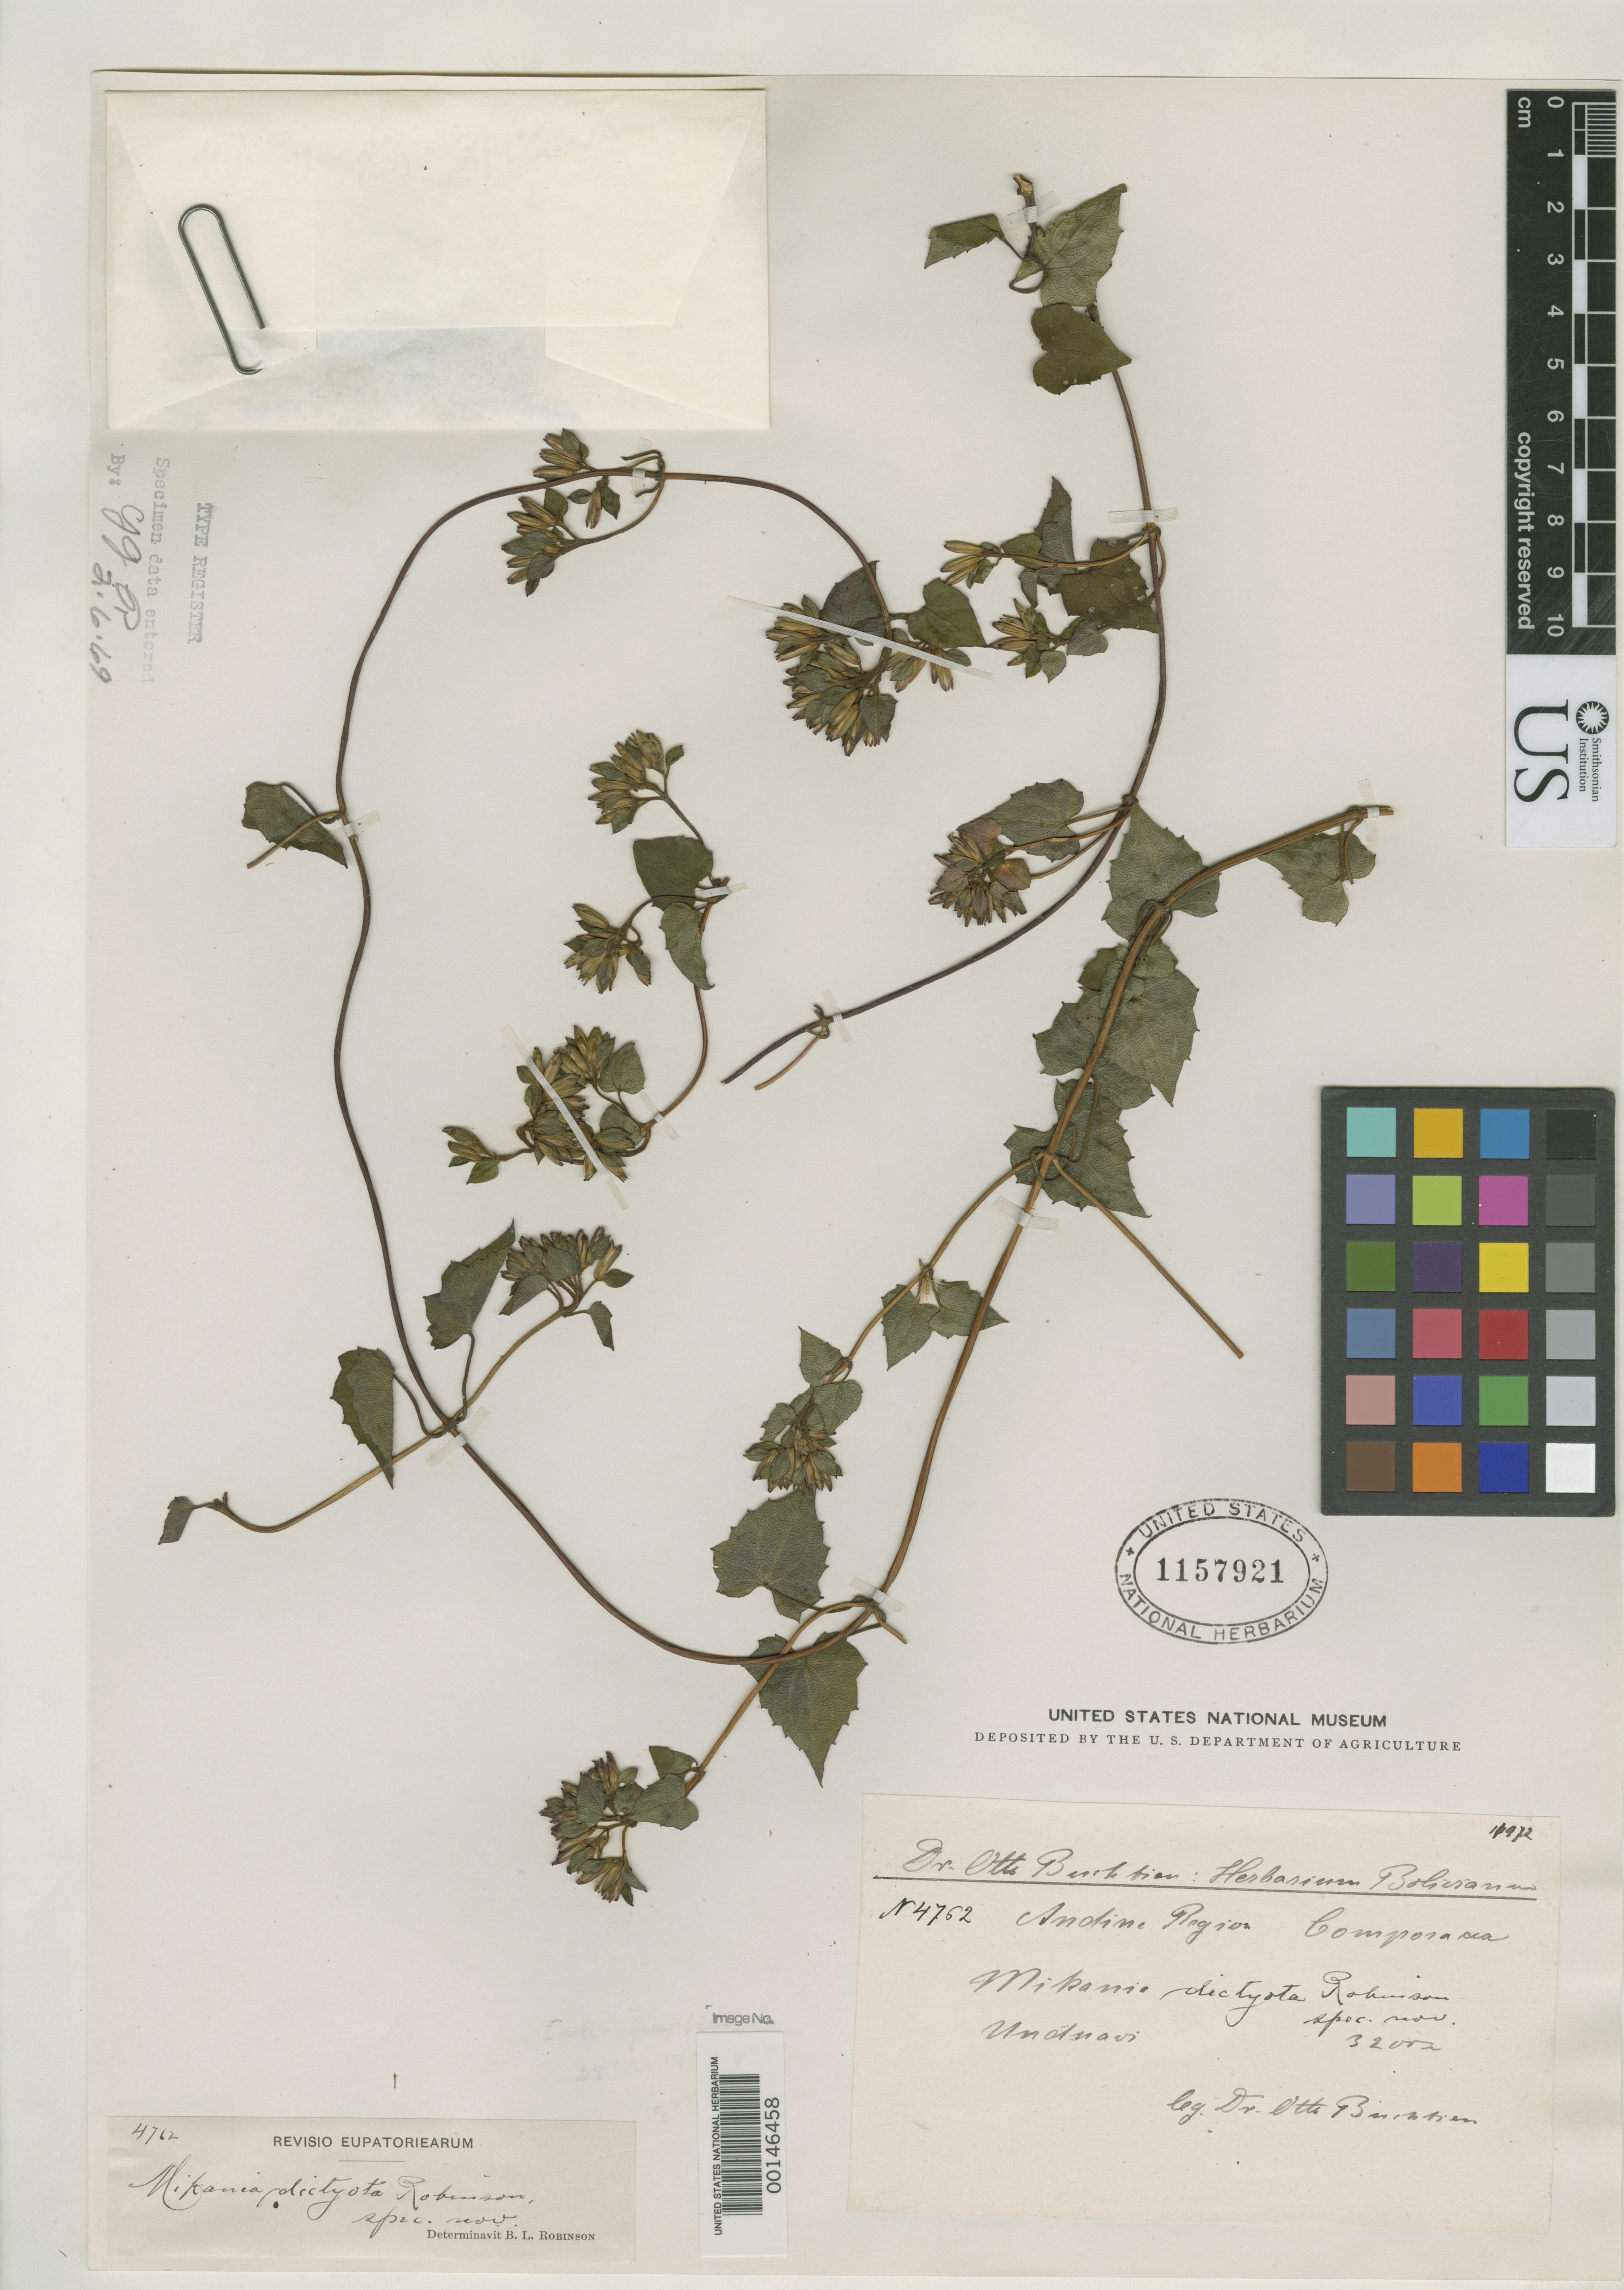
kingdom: Plantae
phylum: Tracheophyta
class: Magnoliopsida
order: Asterales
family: Asteraceae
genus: Mikania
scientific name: Mikania dictyota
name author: B.L. Rob.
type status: Isotype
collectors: O. Buchtien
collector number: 4762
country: Bolivia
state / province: La Paz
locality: Unduavi.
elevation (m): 3200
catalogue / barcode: US 1157921